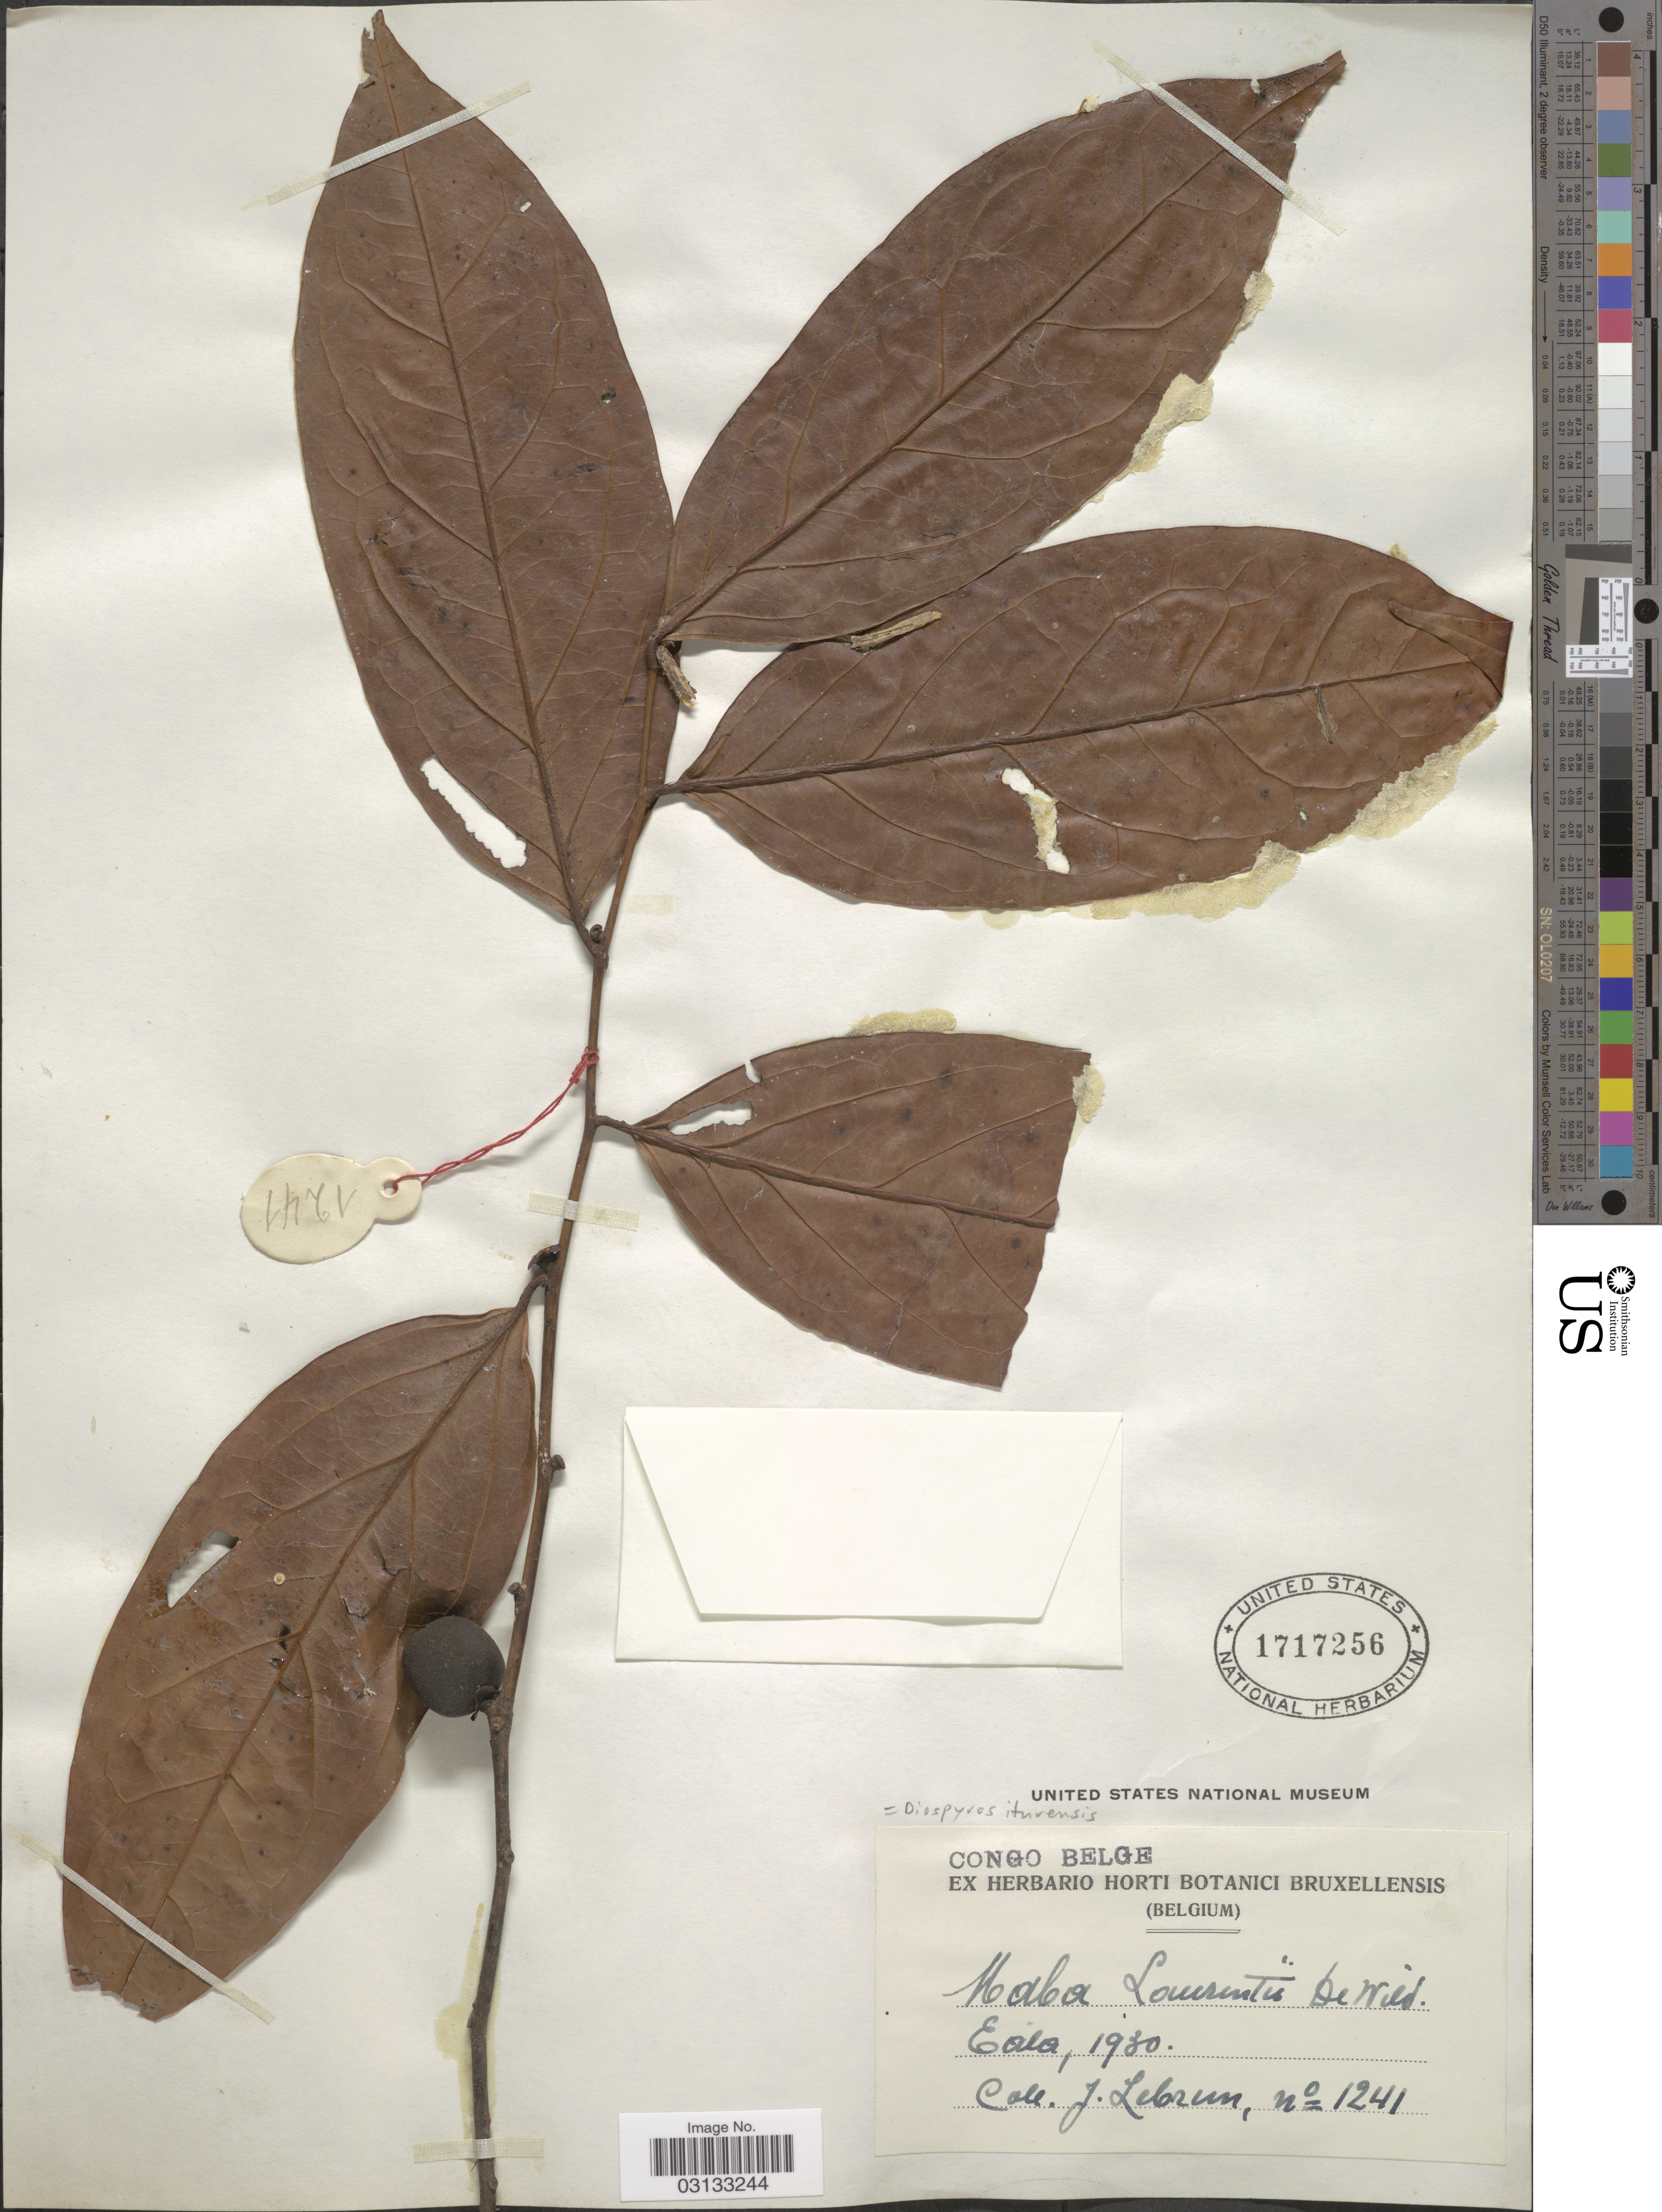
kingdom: Plantae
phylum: Tracheophyta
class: Magnoliopsida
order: Ericales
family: Ebenaceae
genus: Diospyros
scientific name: Diospyros iturensis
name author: (Gürke) Letouzey & F. White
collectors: J. A. Lebrun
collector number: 1241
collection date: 1930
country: Congo, Democratic Republic of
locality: Congo Belge, Eala.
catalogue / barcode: US 1717256